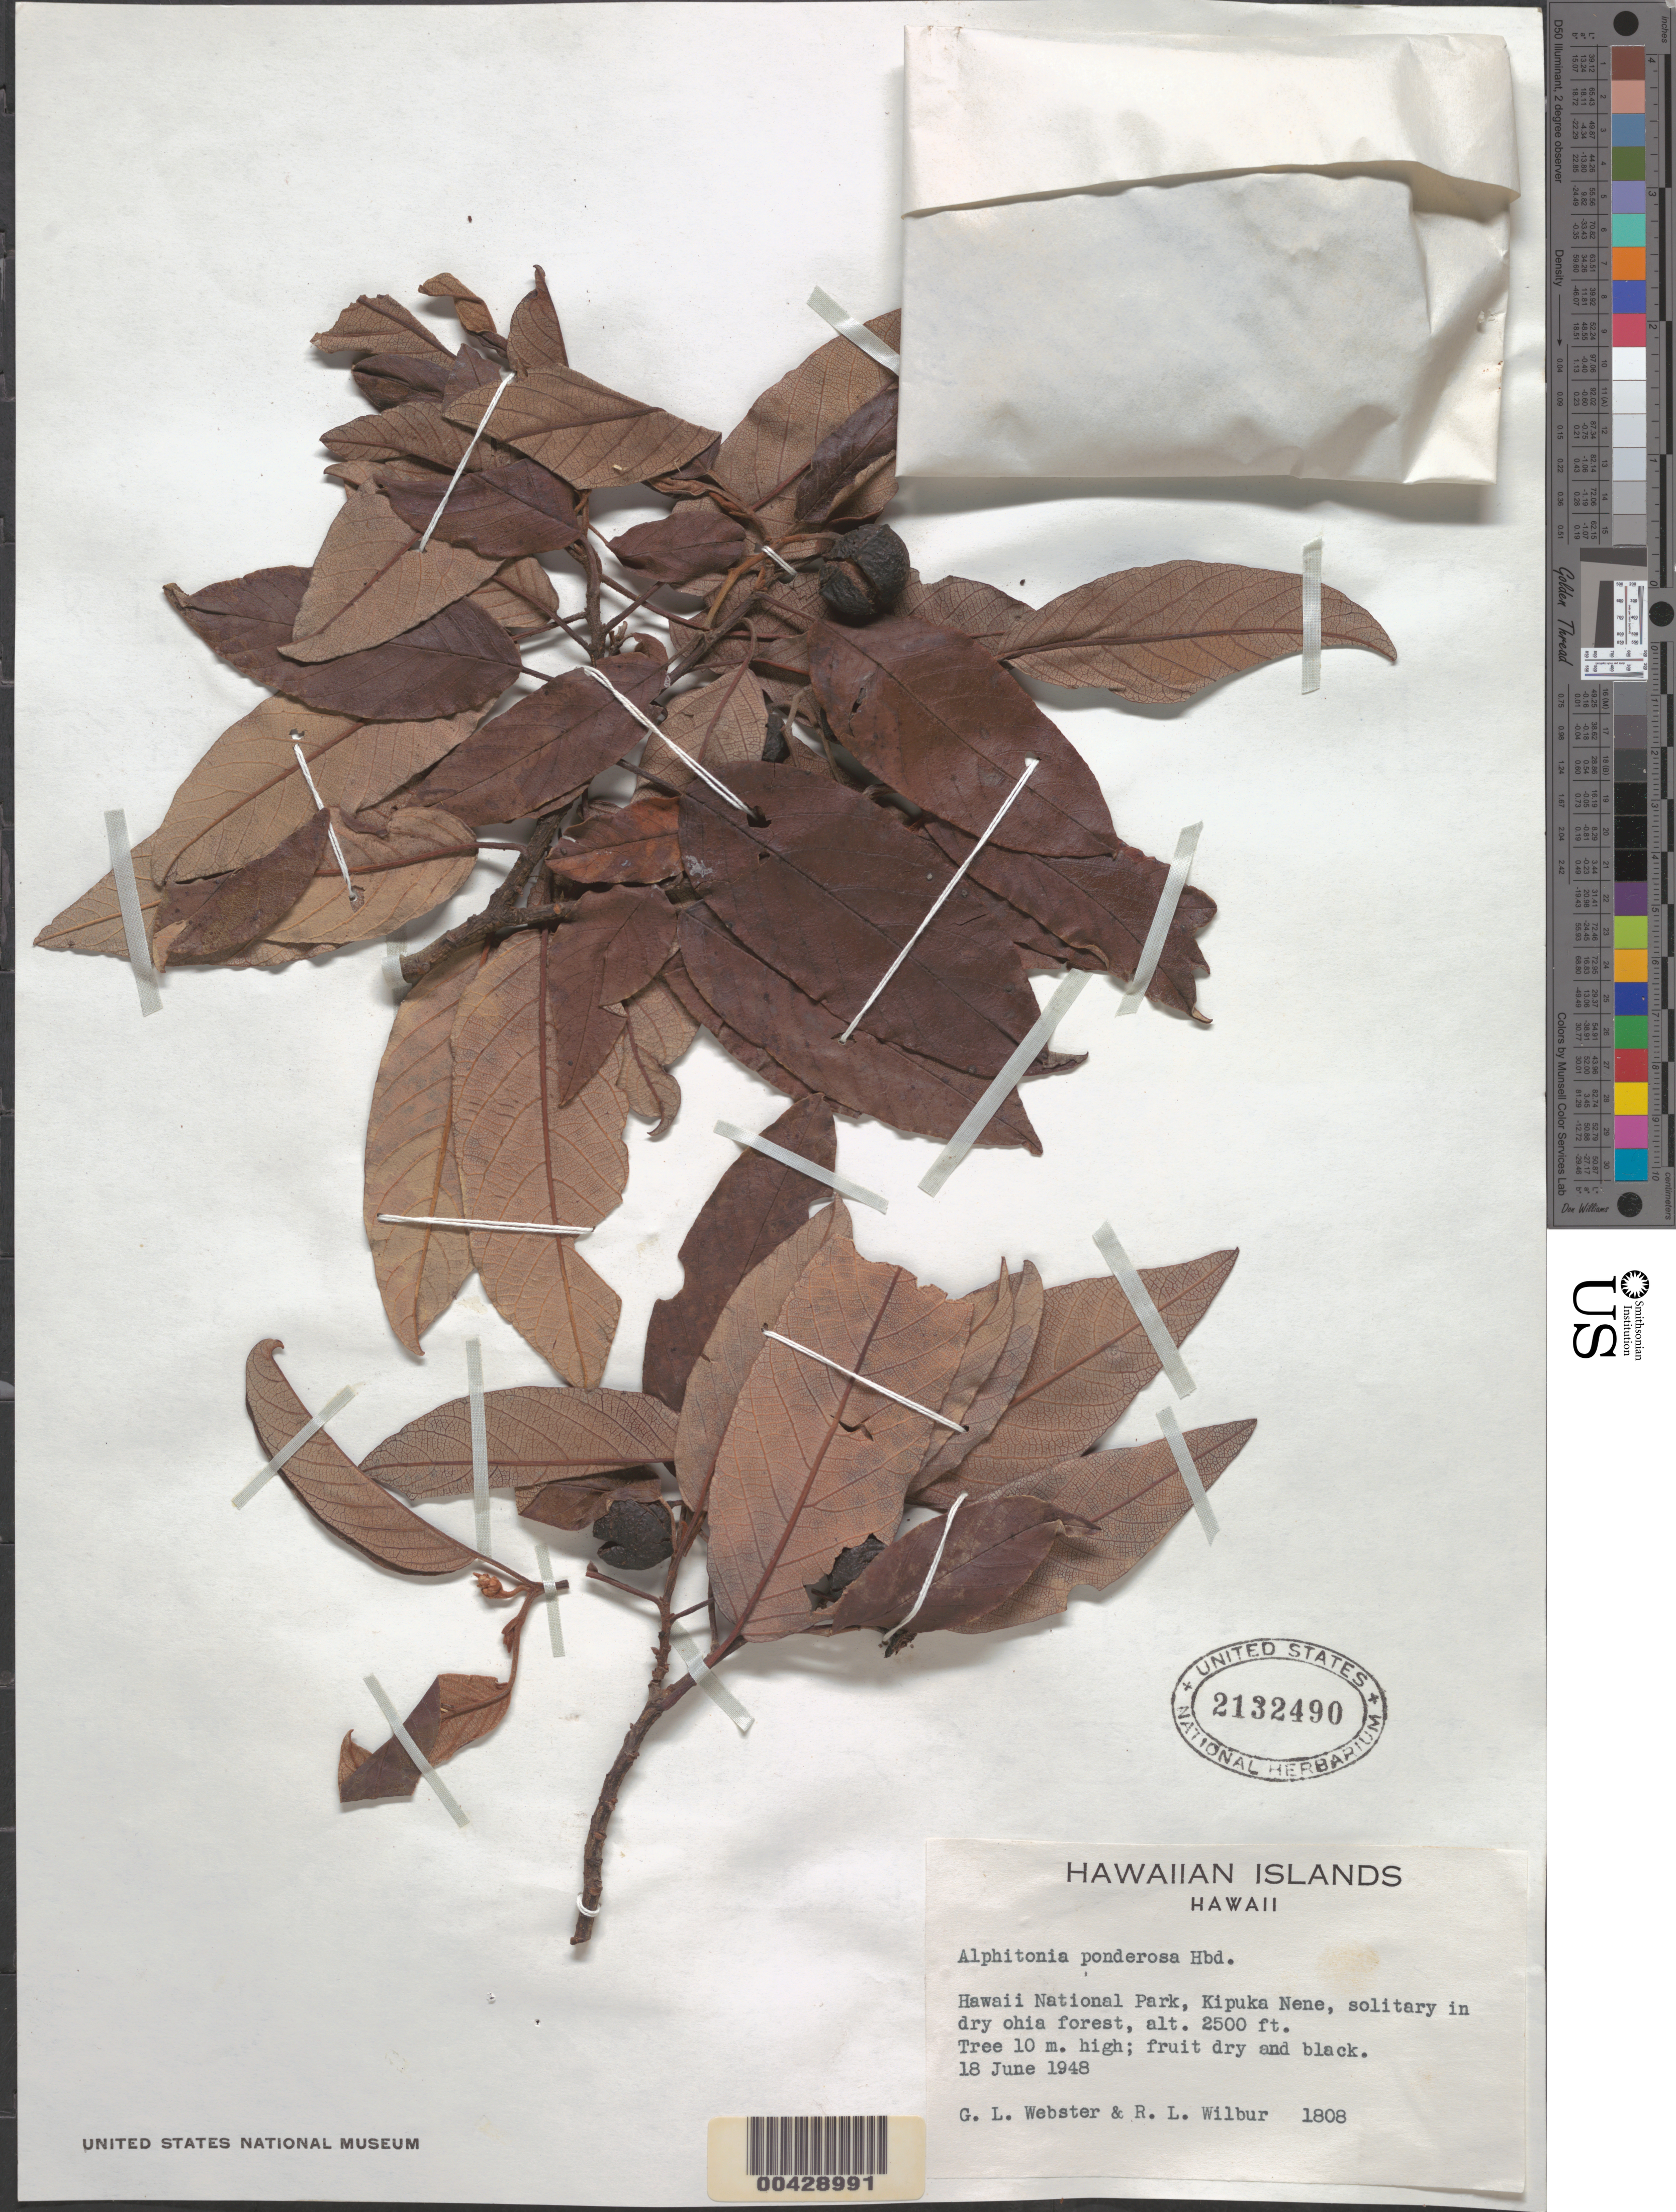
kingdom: Plantae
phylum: Tracheophyta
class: Magnoliopsida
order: Rosales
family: Rhamnaceae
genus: Alphitonia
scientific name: Alphitonia ponderosa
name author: Hillebr.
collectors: G. L. Webster & R. L. Wilbur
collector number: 1808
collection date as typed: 18 Jun 1948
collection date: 1948-06-18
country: United States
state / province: Hawaii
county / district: Hawaii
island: Hawaii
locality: Hawaii National Park, Kipuka Nene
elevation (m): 762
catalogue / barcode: US 2132490